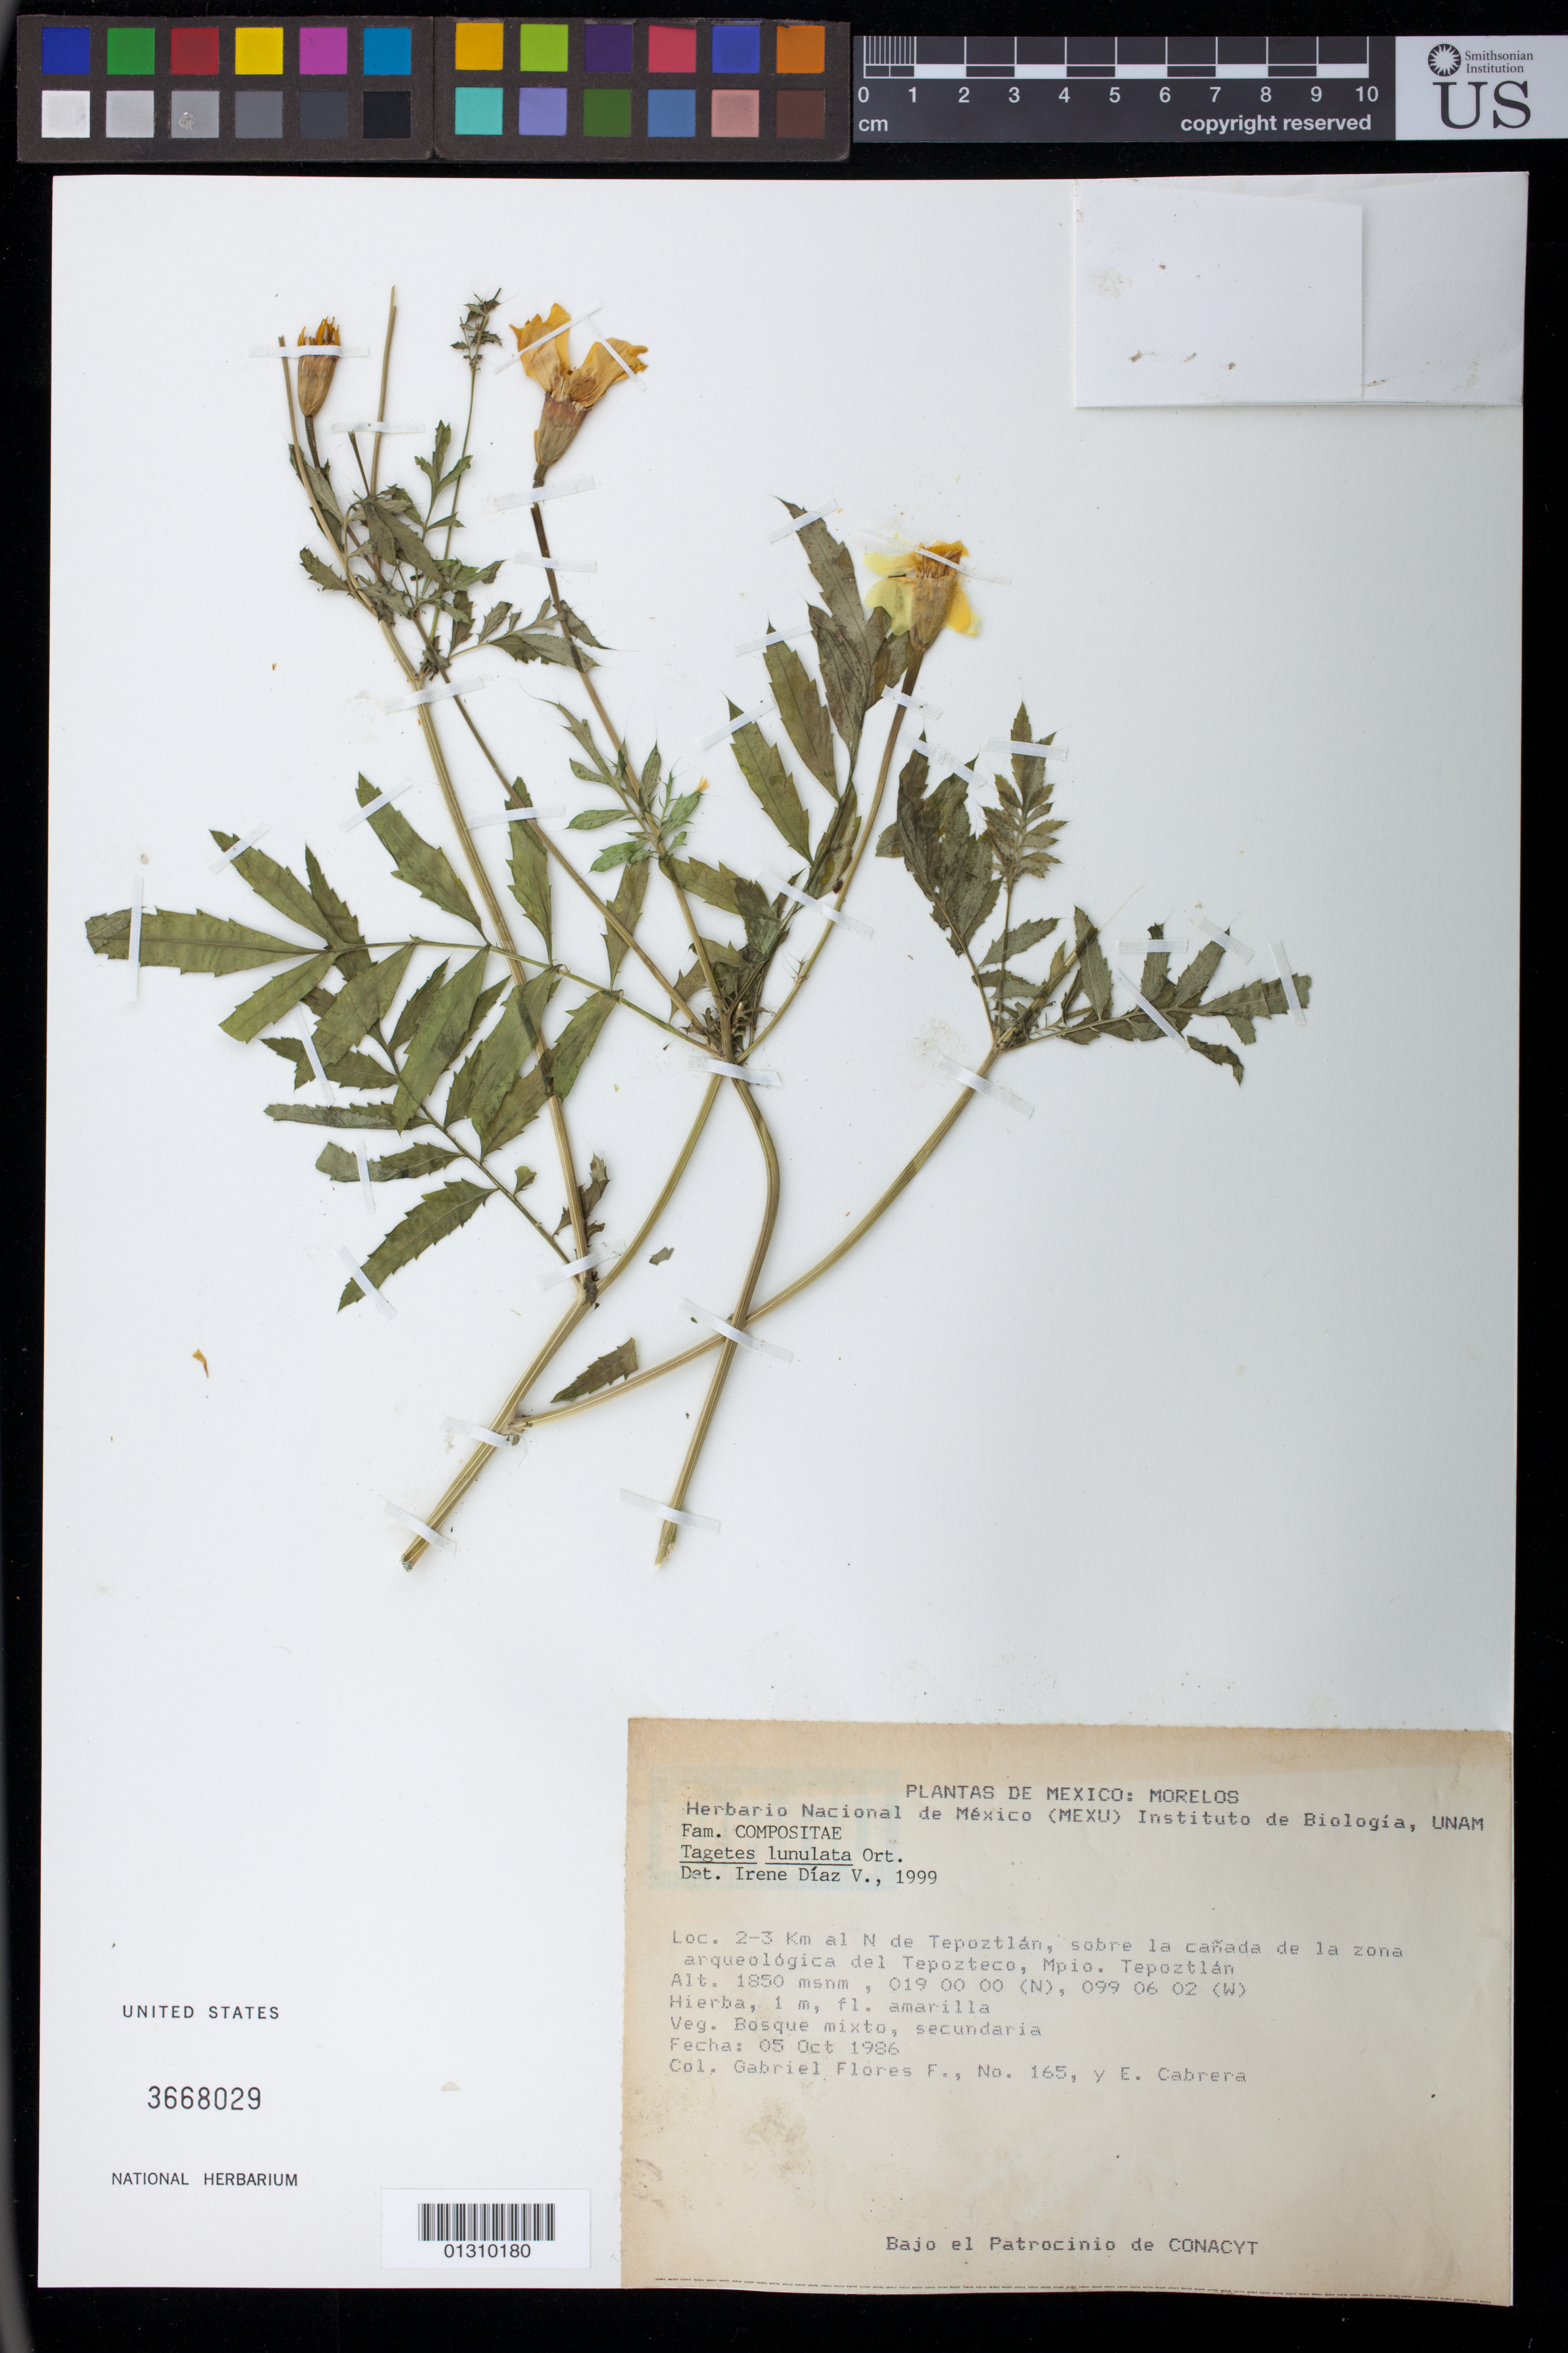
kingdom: Plantae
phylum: Tracheophyta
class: Magnoliopsida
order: Asterales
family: Asteraceae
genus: Tagetes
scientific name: Tagetes linifolia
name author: Seaton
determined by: Diaz V., Irene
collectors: G. Flores F. & E. Cabrera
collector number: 165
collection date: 1986-10-05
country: Mexico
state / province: Morelos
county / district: Tepoztlán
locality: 2-3 Km al N de Tepoztlan, sobre la canada de la zona arqueologica del Tepozteco.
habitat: Veg. Bosque mixto, secundaria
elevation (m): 1850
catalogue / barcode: US 3668029